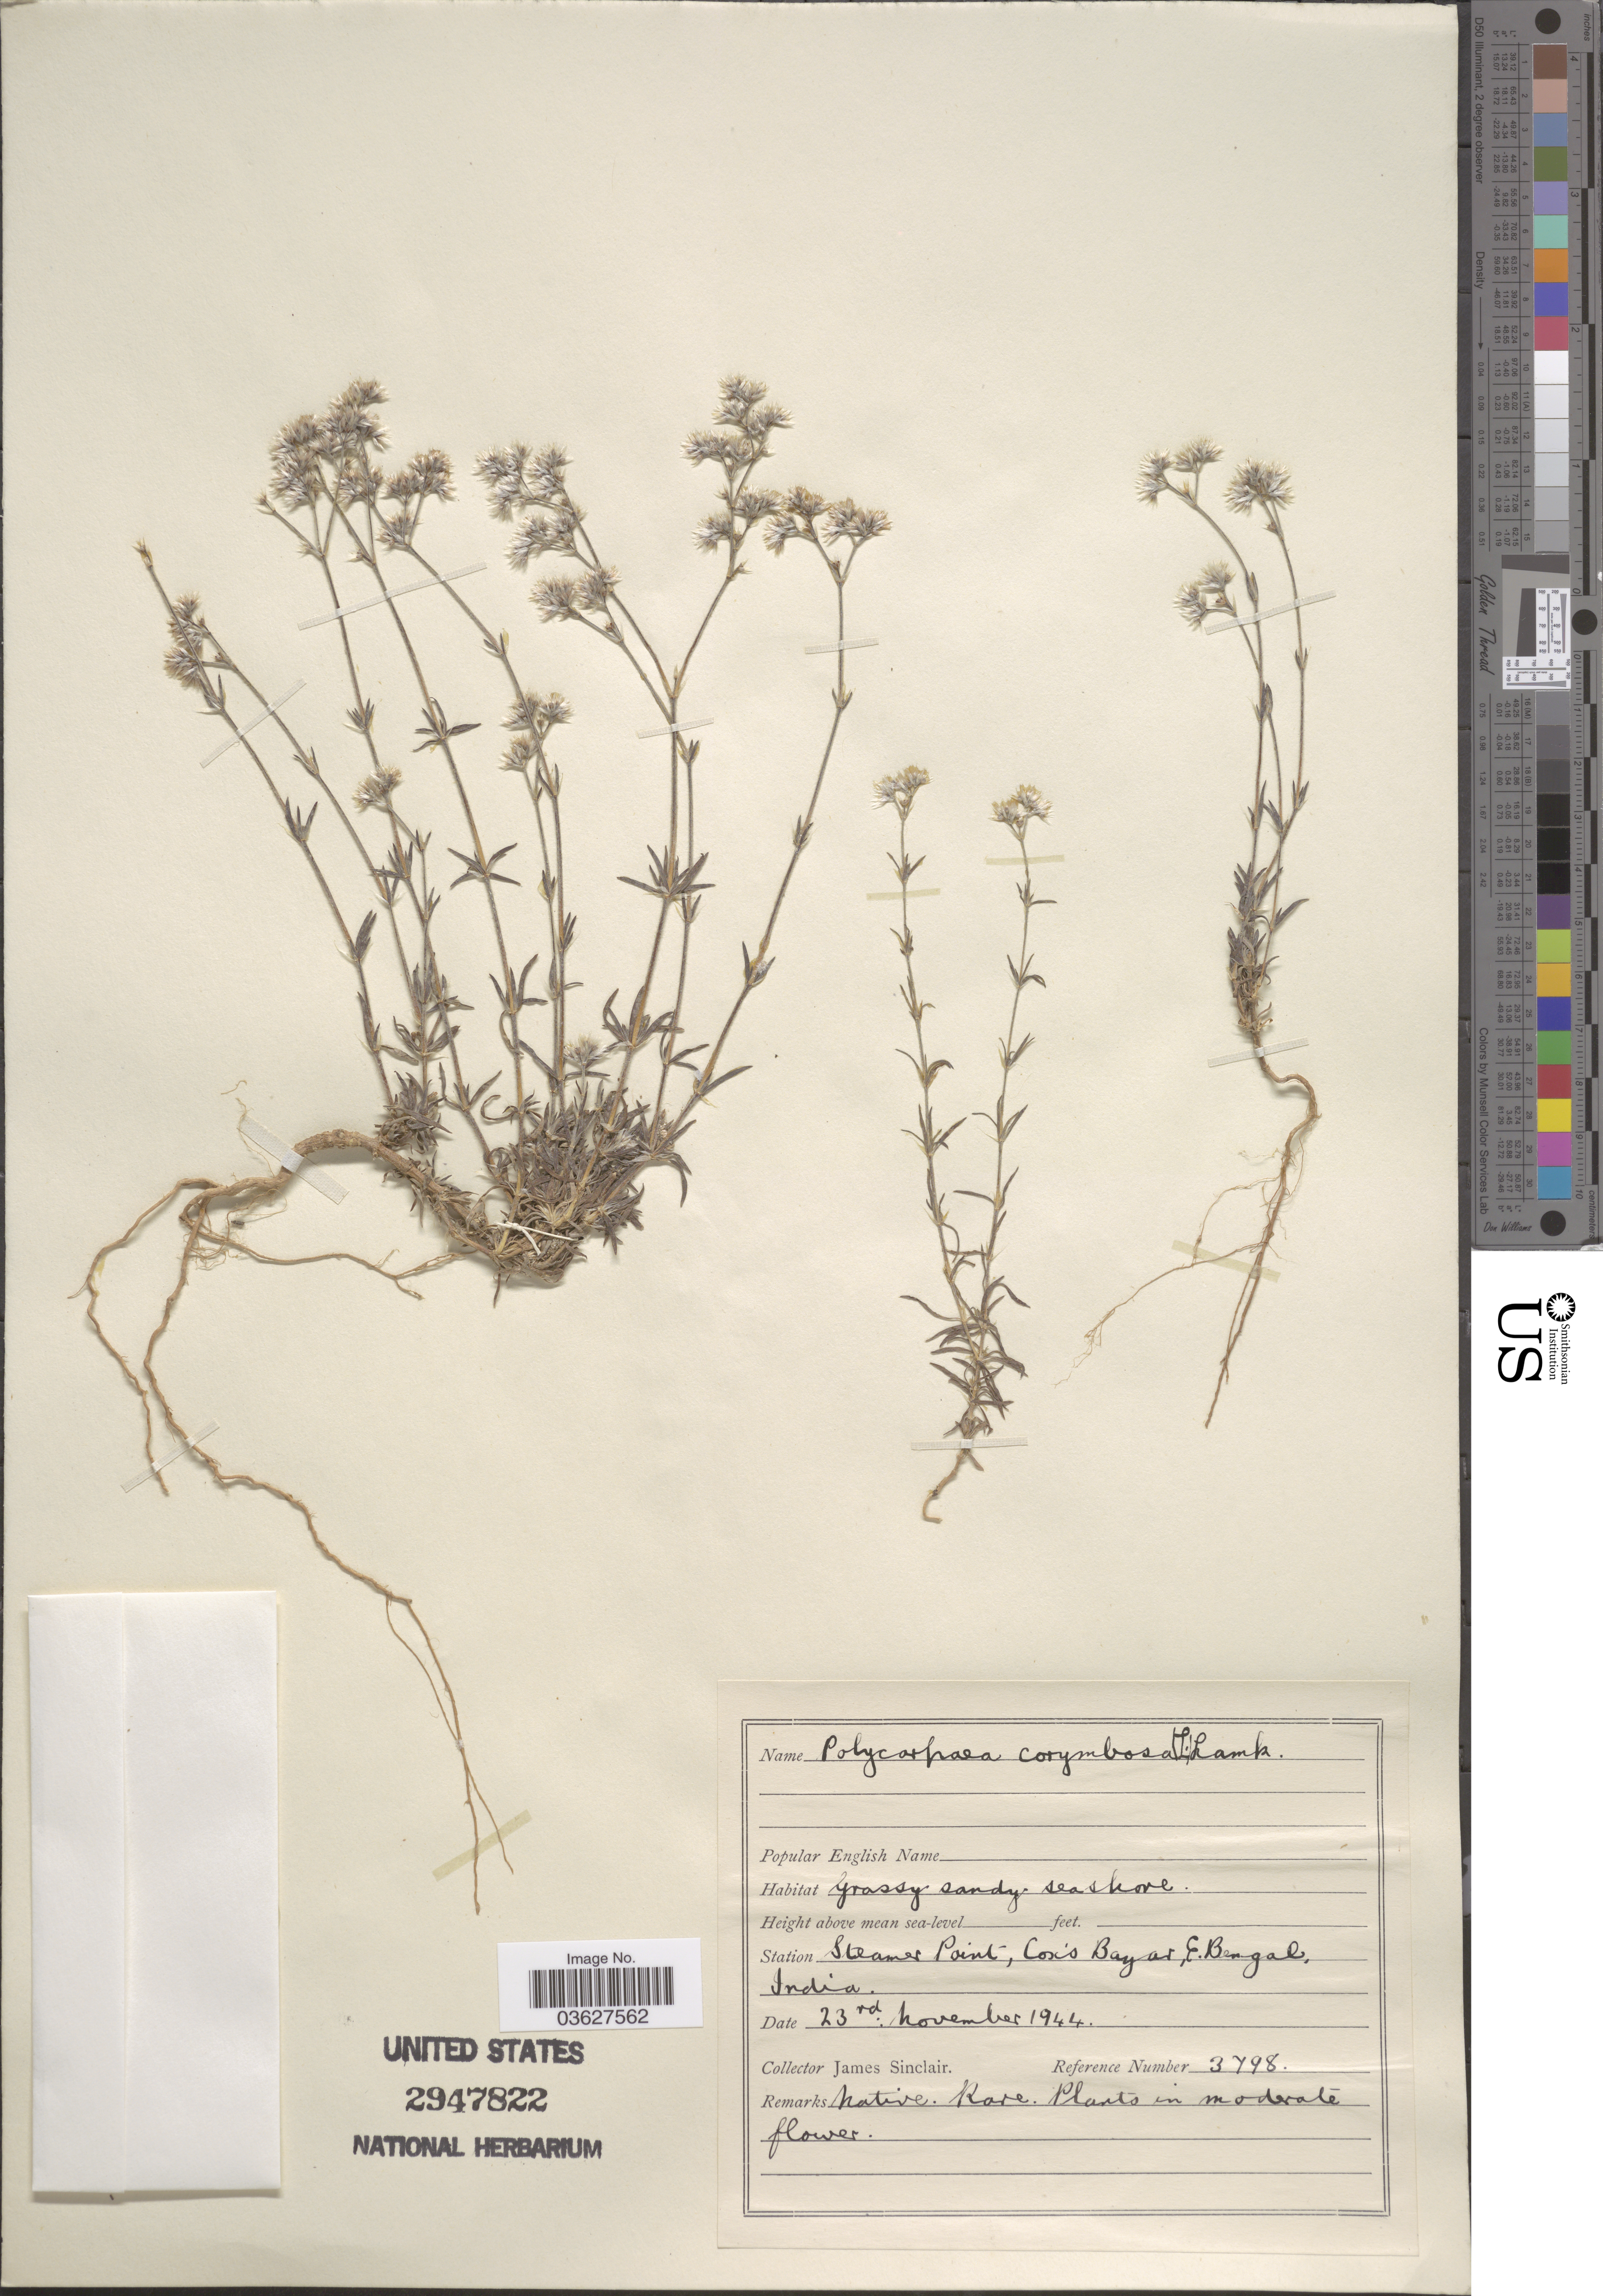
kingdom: Plantae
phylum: Tracheophyta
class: Magnoliopsida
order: Caryophyllales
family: Caryophyllaceae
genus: Polycarpaea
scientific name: Polycarpaea corymbosa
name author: (L.) Lam.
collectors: J. Sinclair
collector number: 3798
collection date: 1944-11-23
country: Bangladesh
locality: Station Steamer Point, Cox's Bazar, E. Bengal.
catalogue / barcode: US 2947822